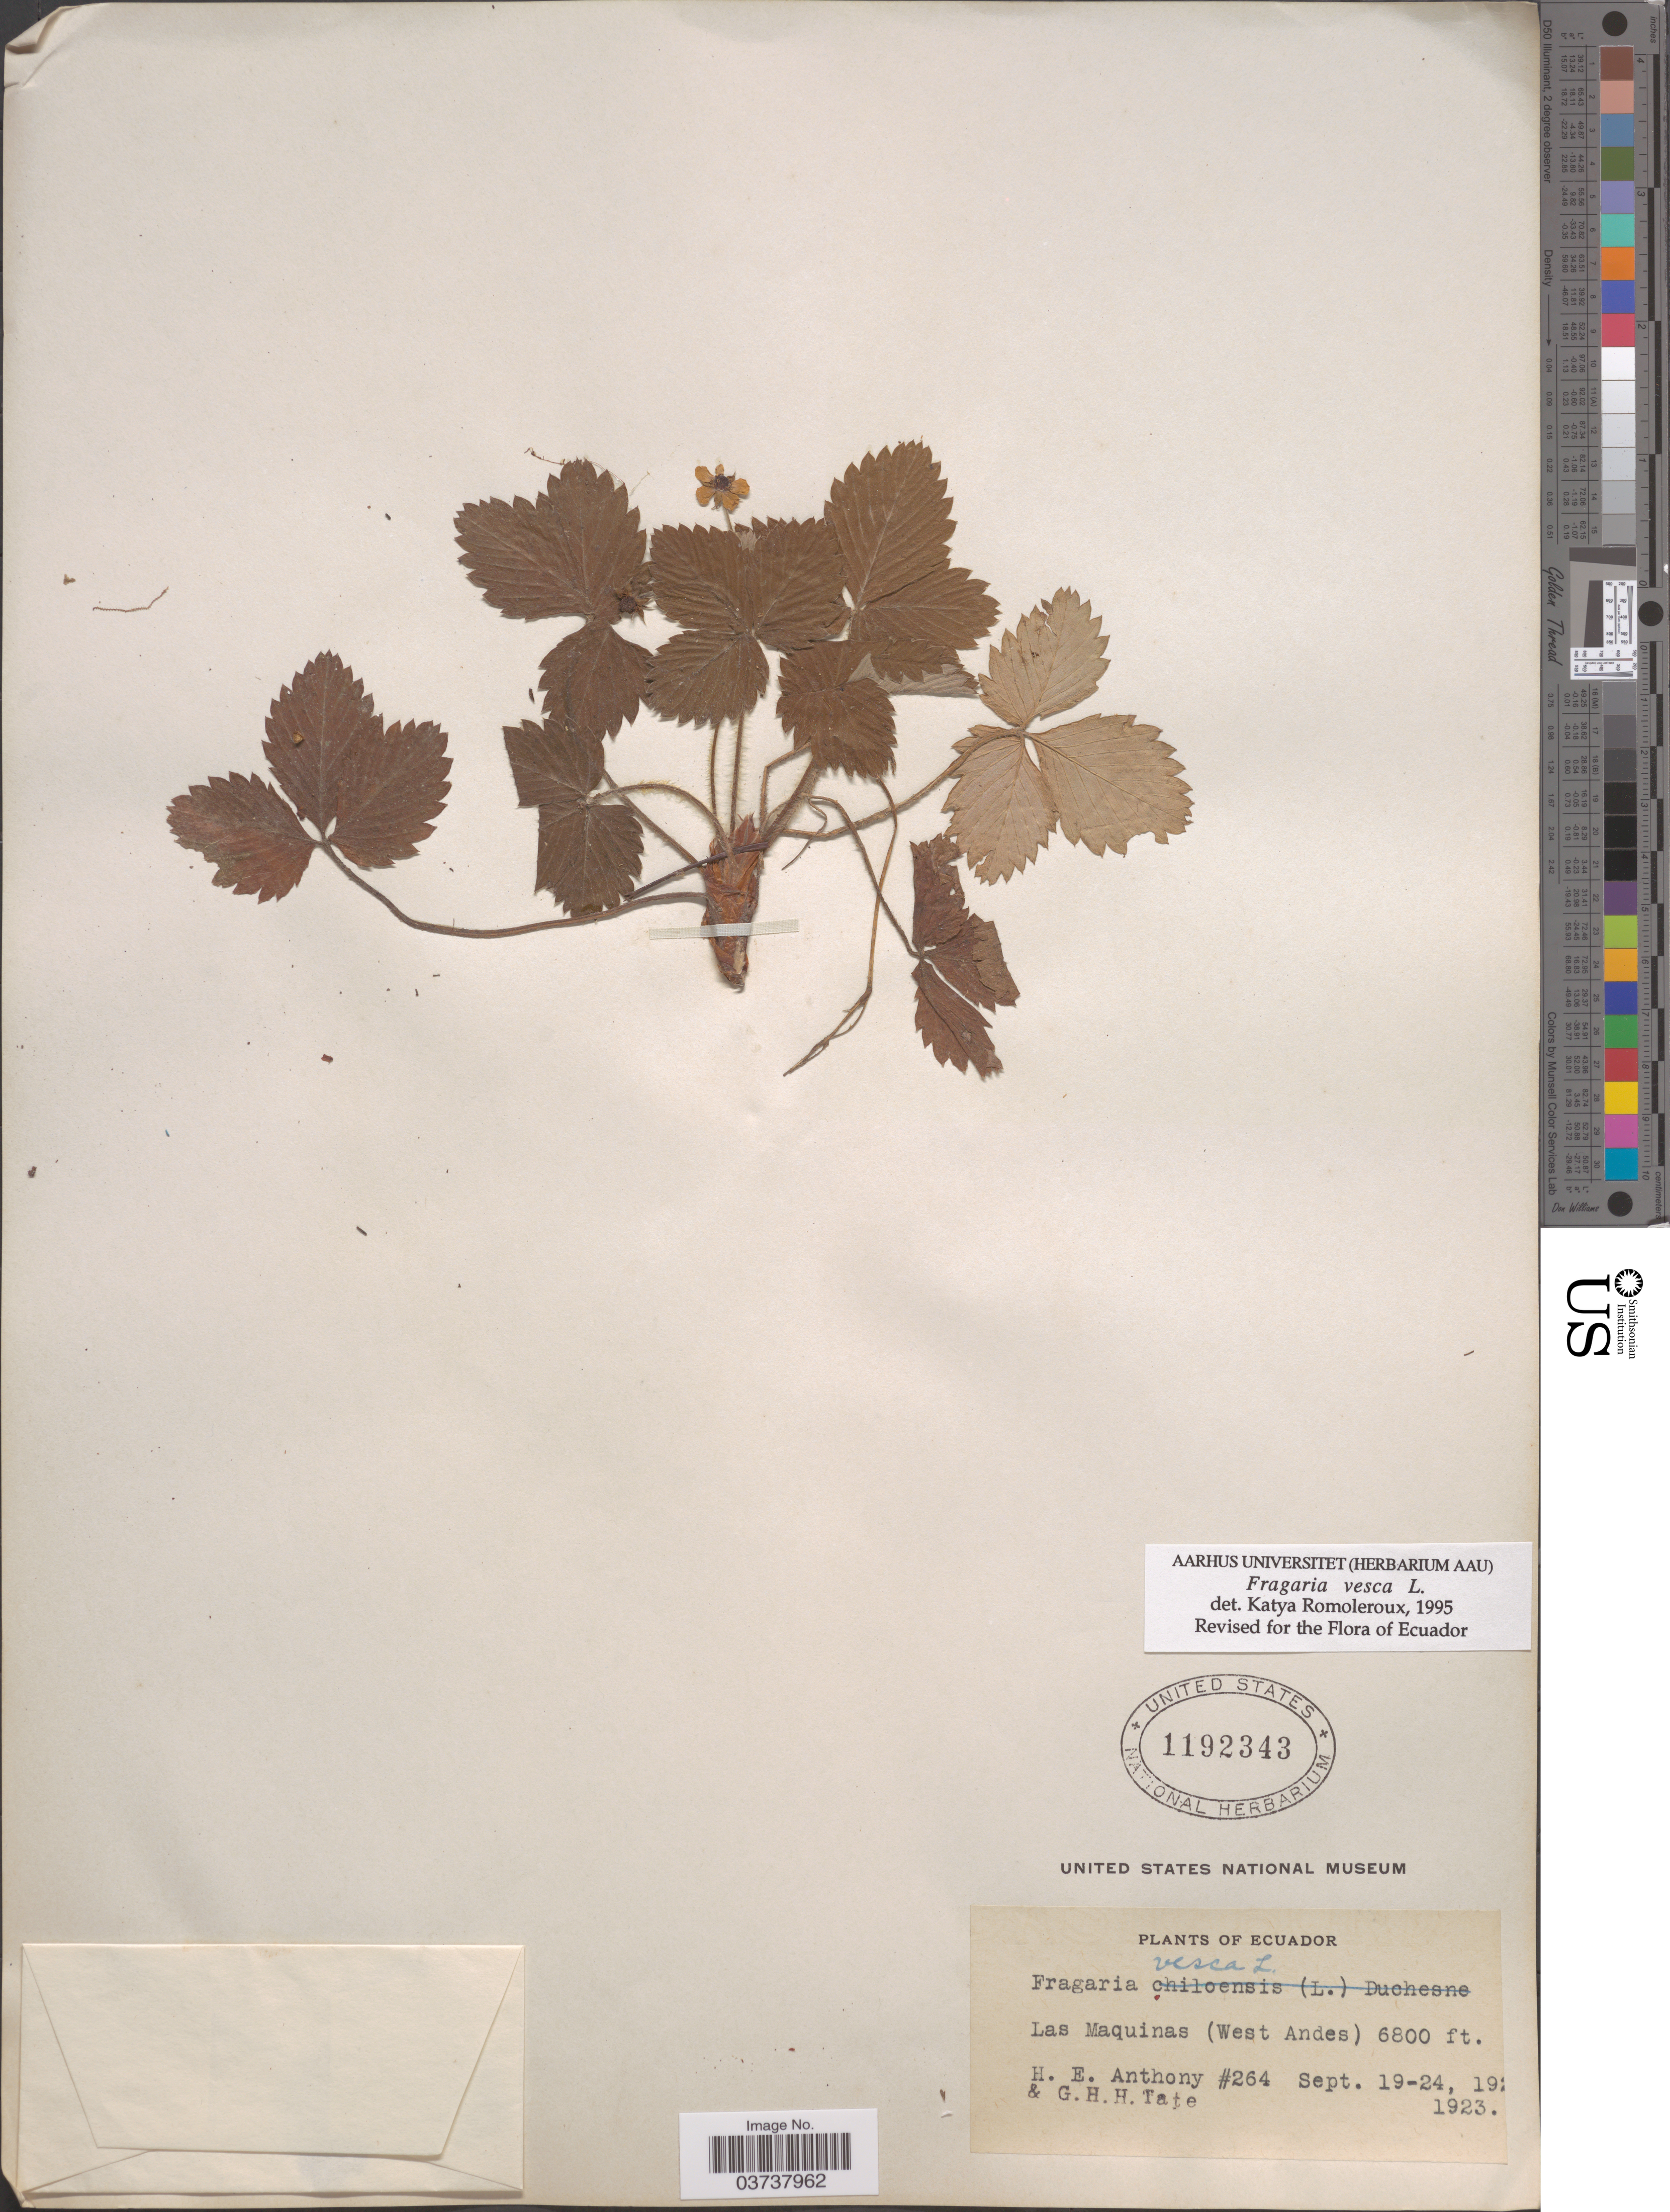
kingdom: Plantae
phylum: Tracheophyta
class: Magnoliopsida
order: Rosales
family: Rosaceae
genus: Fragaria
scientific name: Fragaria vesca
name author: L.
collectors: H. E. Anthony & G. H. H.Tate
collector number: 264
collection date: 1923-09-19/1923-09-24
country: Ecuador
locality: Las Maquinas (West Andes).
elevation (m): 2073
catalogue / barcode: US 1192343